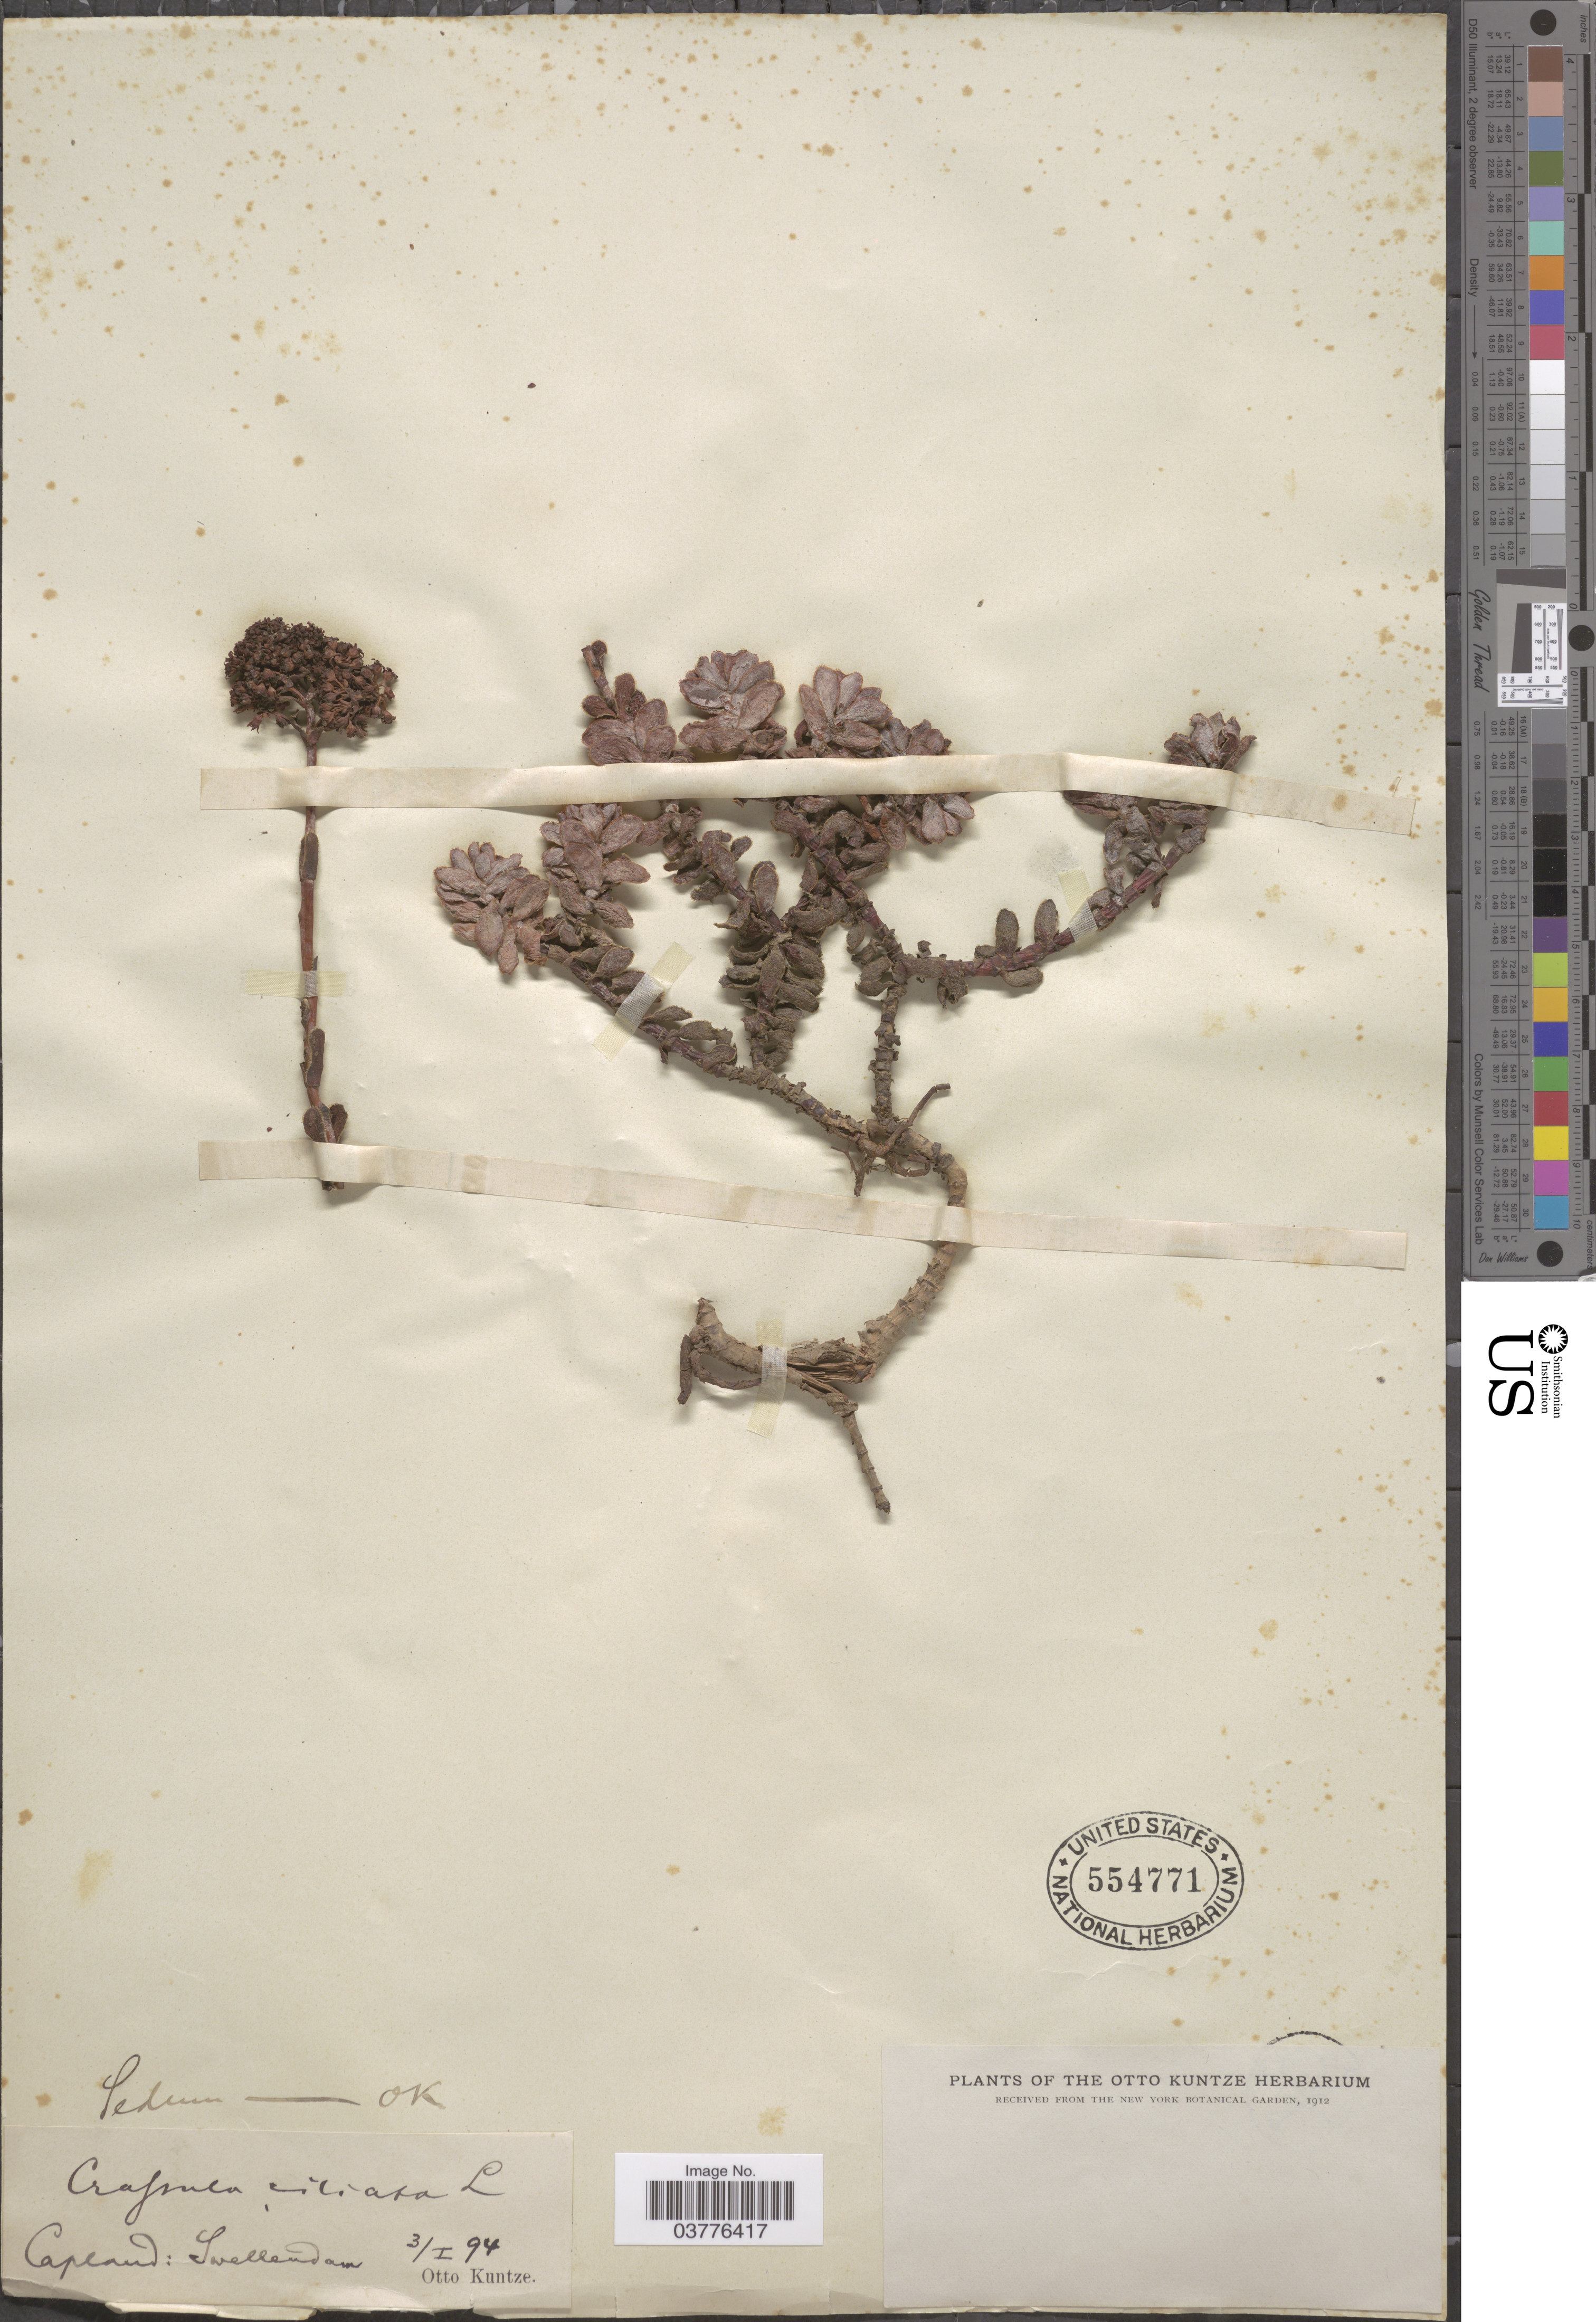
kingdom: Plantae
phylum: Tracheophyta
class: Magnoliopsida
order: Saxifragales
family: Crassulaceae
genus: Crassula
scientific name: Crassula ciliata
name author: L.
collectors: C.E.O. Kuntze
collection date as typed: Transcribed d/m/y: 3/1/94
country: South Africa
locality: Capland: Swellendam.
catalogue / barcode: US 554771